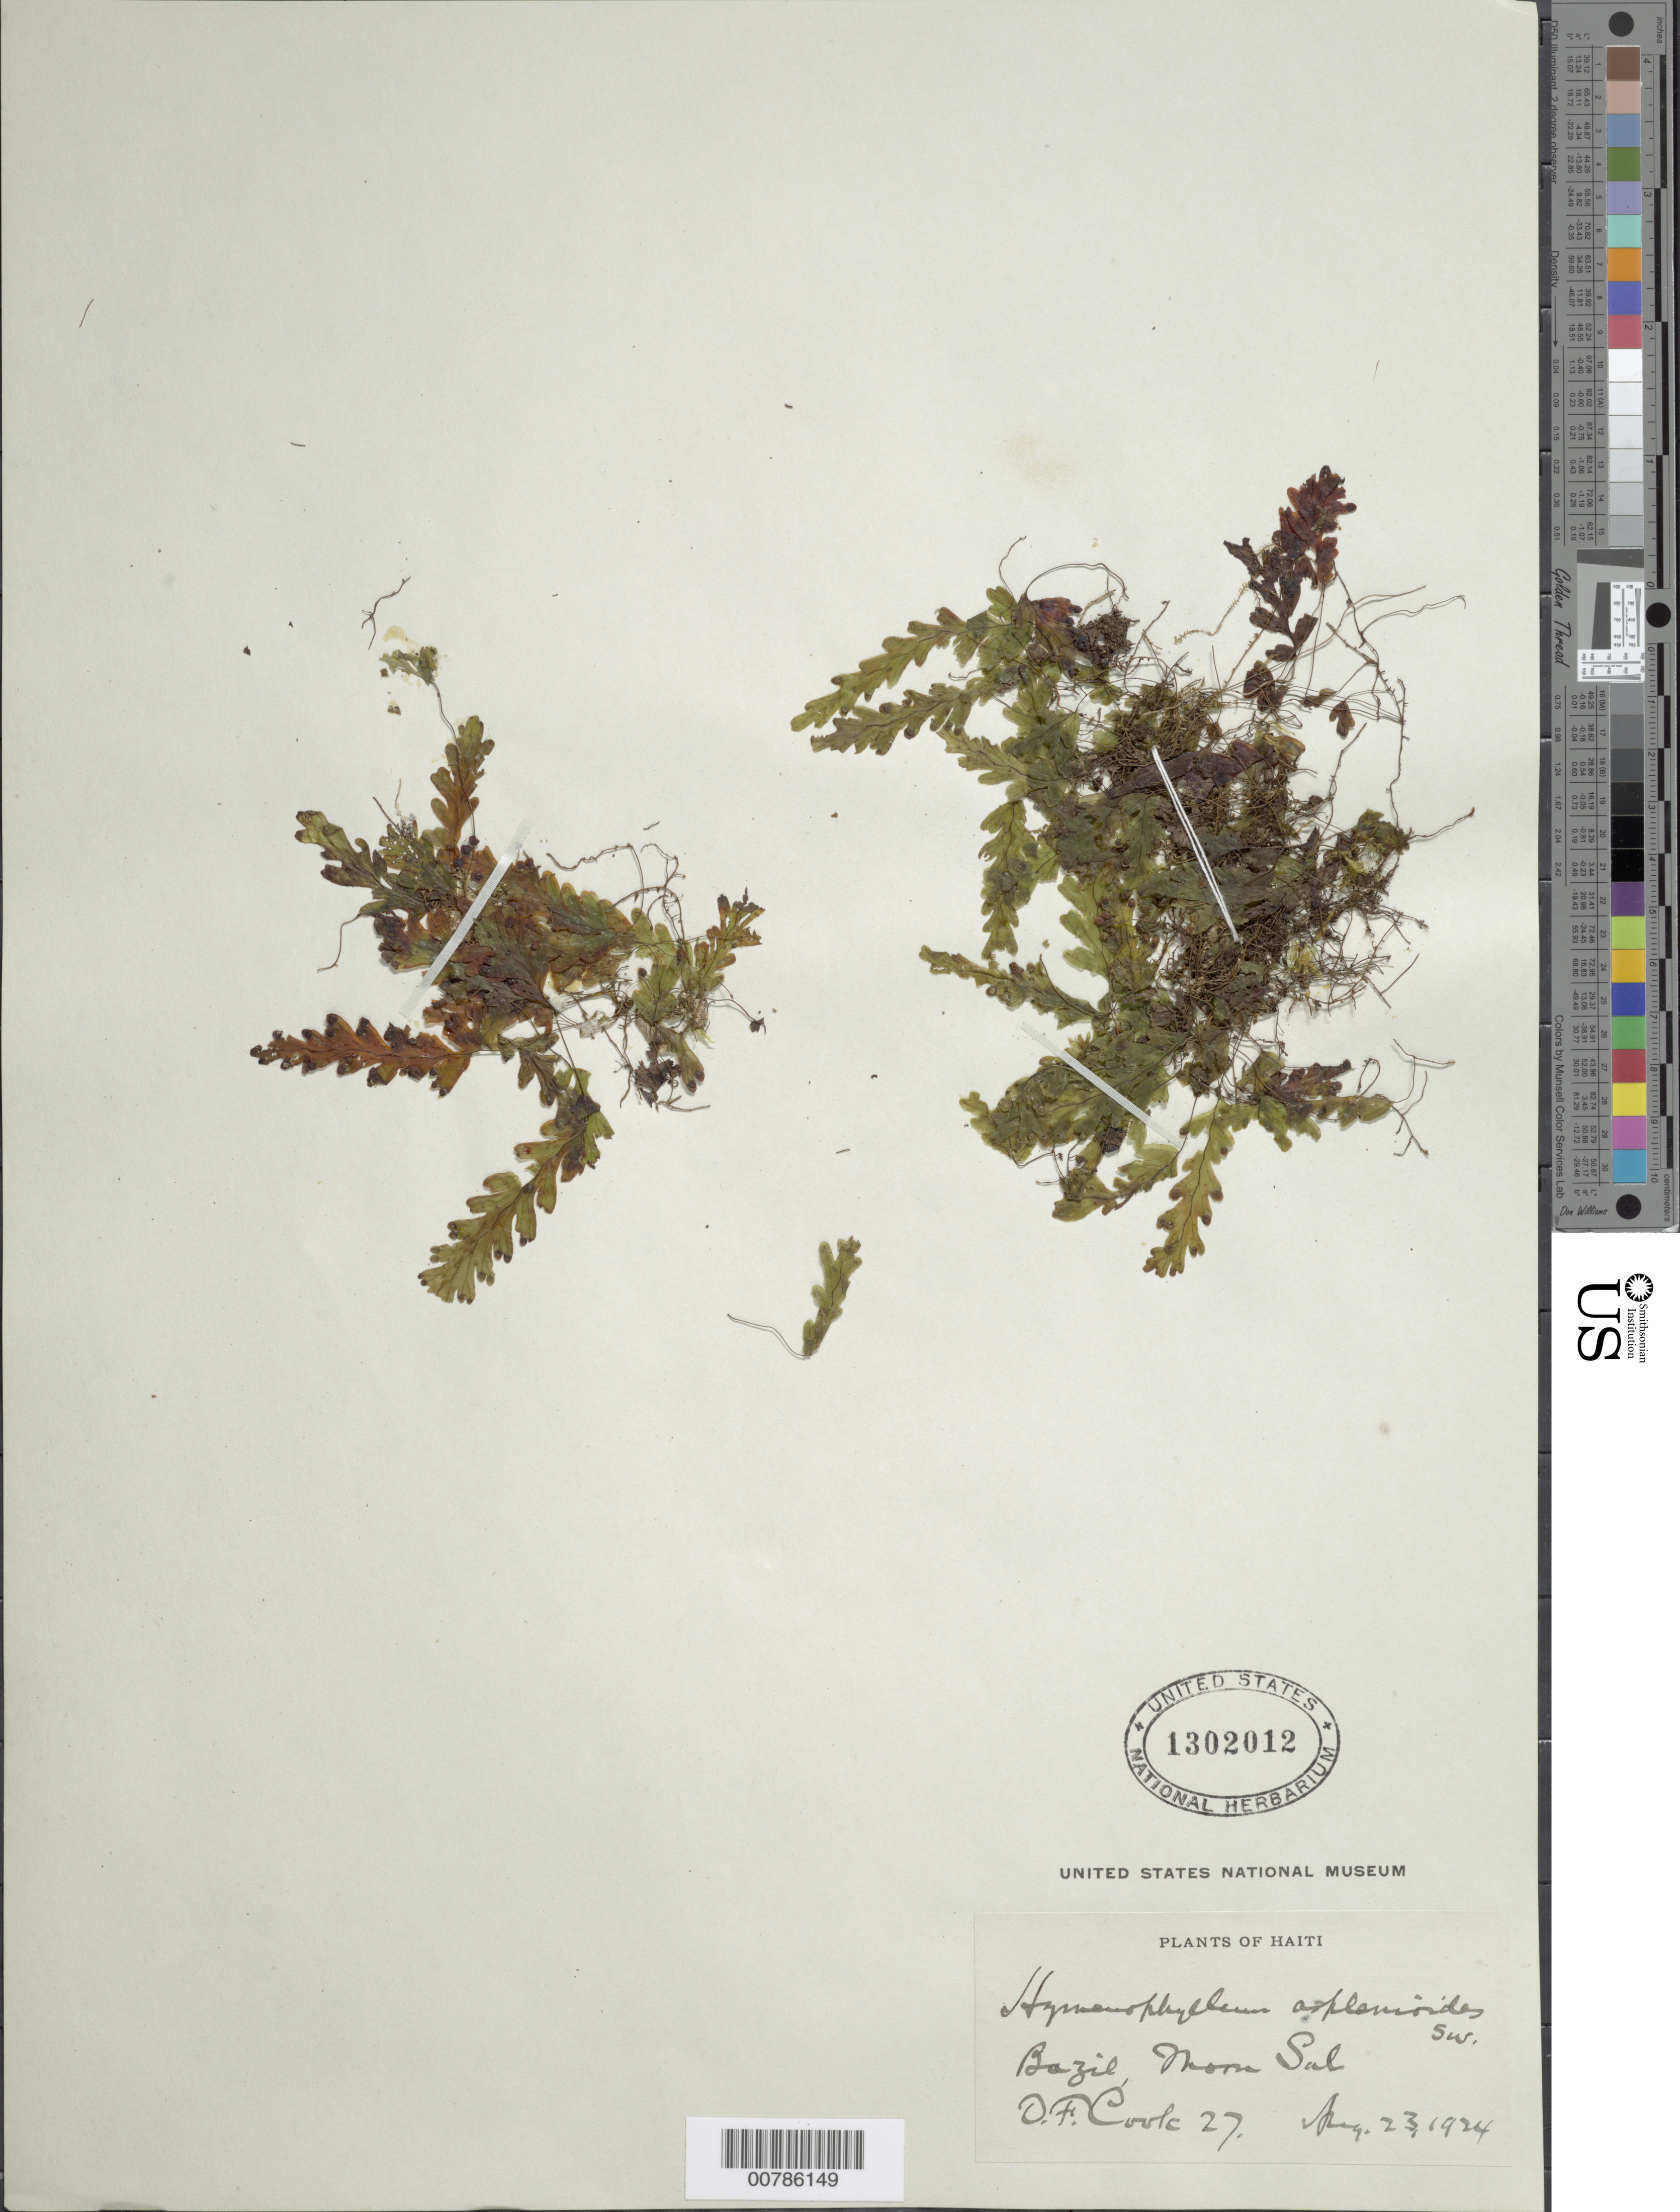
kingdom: Plantae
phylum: Tracheophyta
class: Polypodiopsida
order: Hymenophyllales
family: Hymenophyllaceae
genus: Hymenophyllum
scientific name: Hymenophyllum asplenioides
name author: (Sw.) Sw.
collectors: O. F. Cook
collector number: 27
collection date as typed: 23 Aug 1924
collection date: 1924-08-23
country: Haiti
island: Hispaniola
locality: Bazil, Morne Sal.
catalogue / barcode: US 1302012